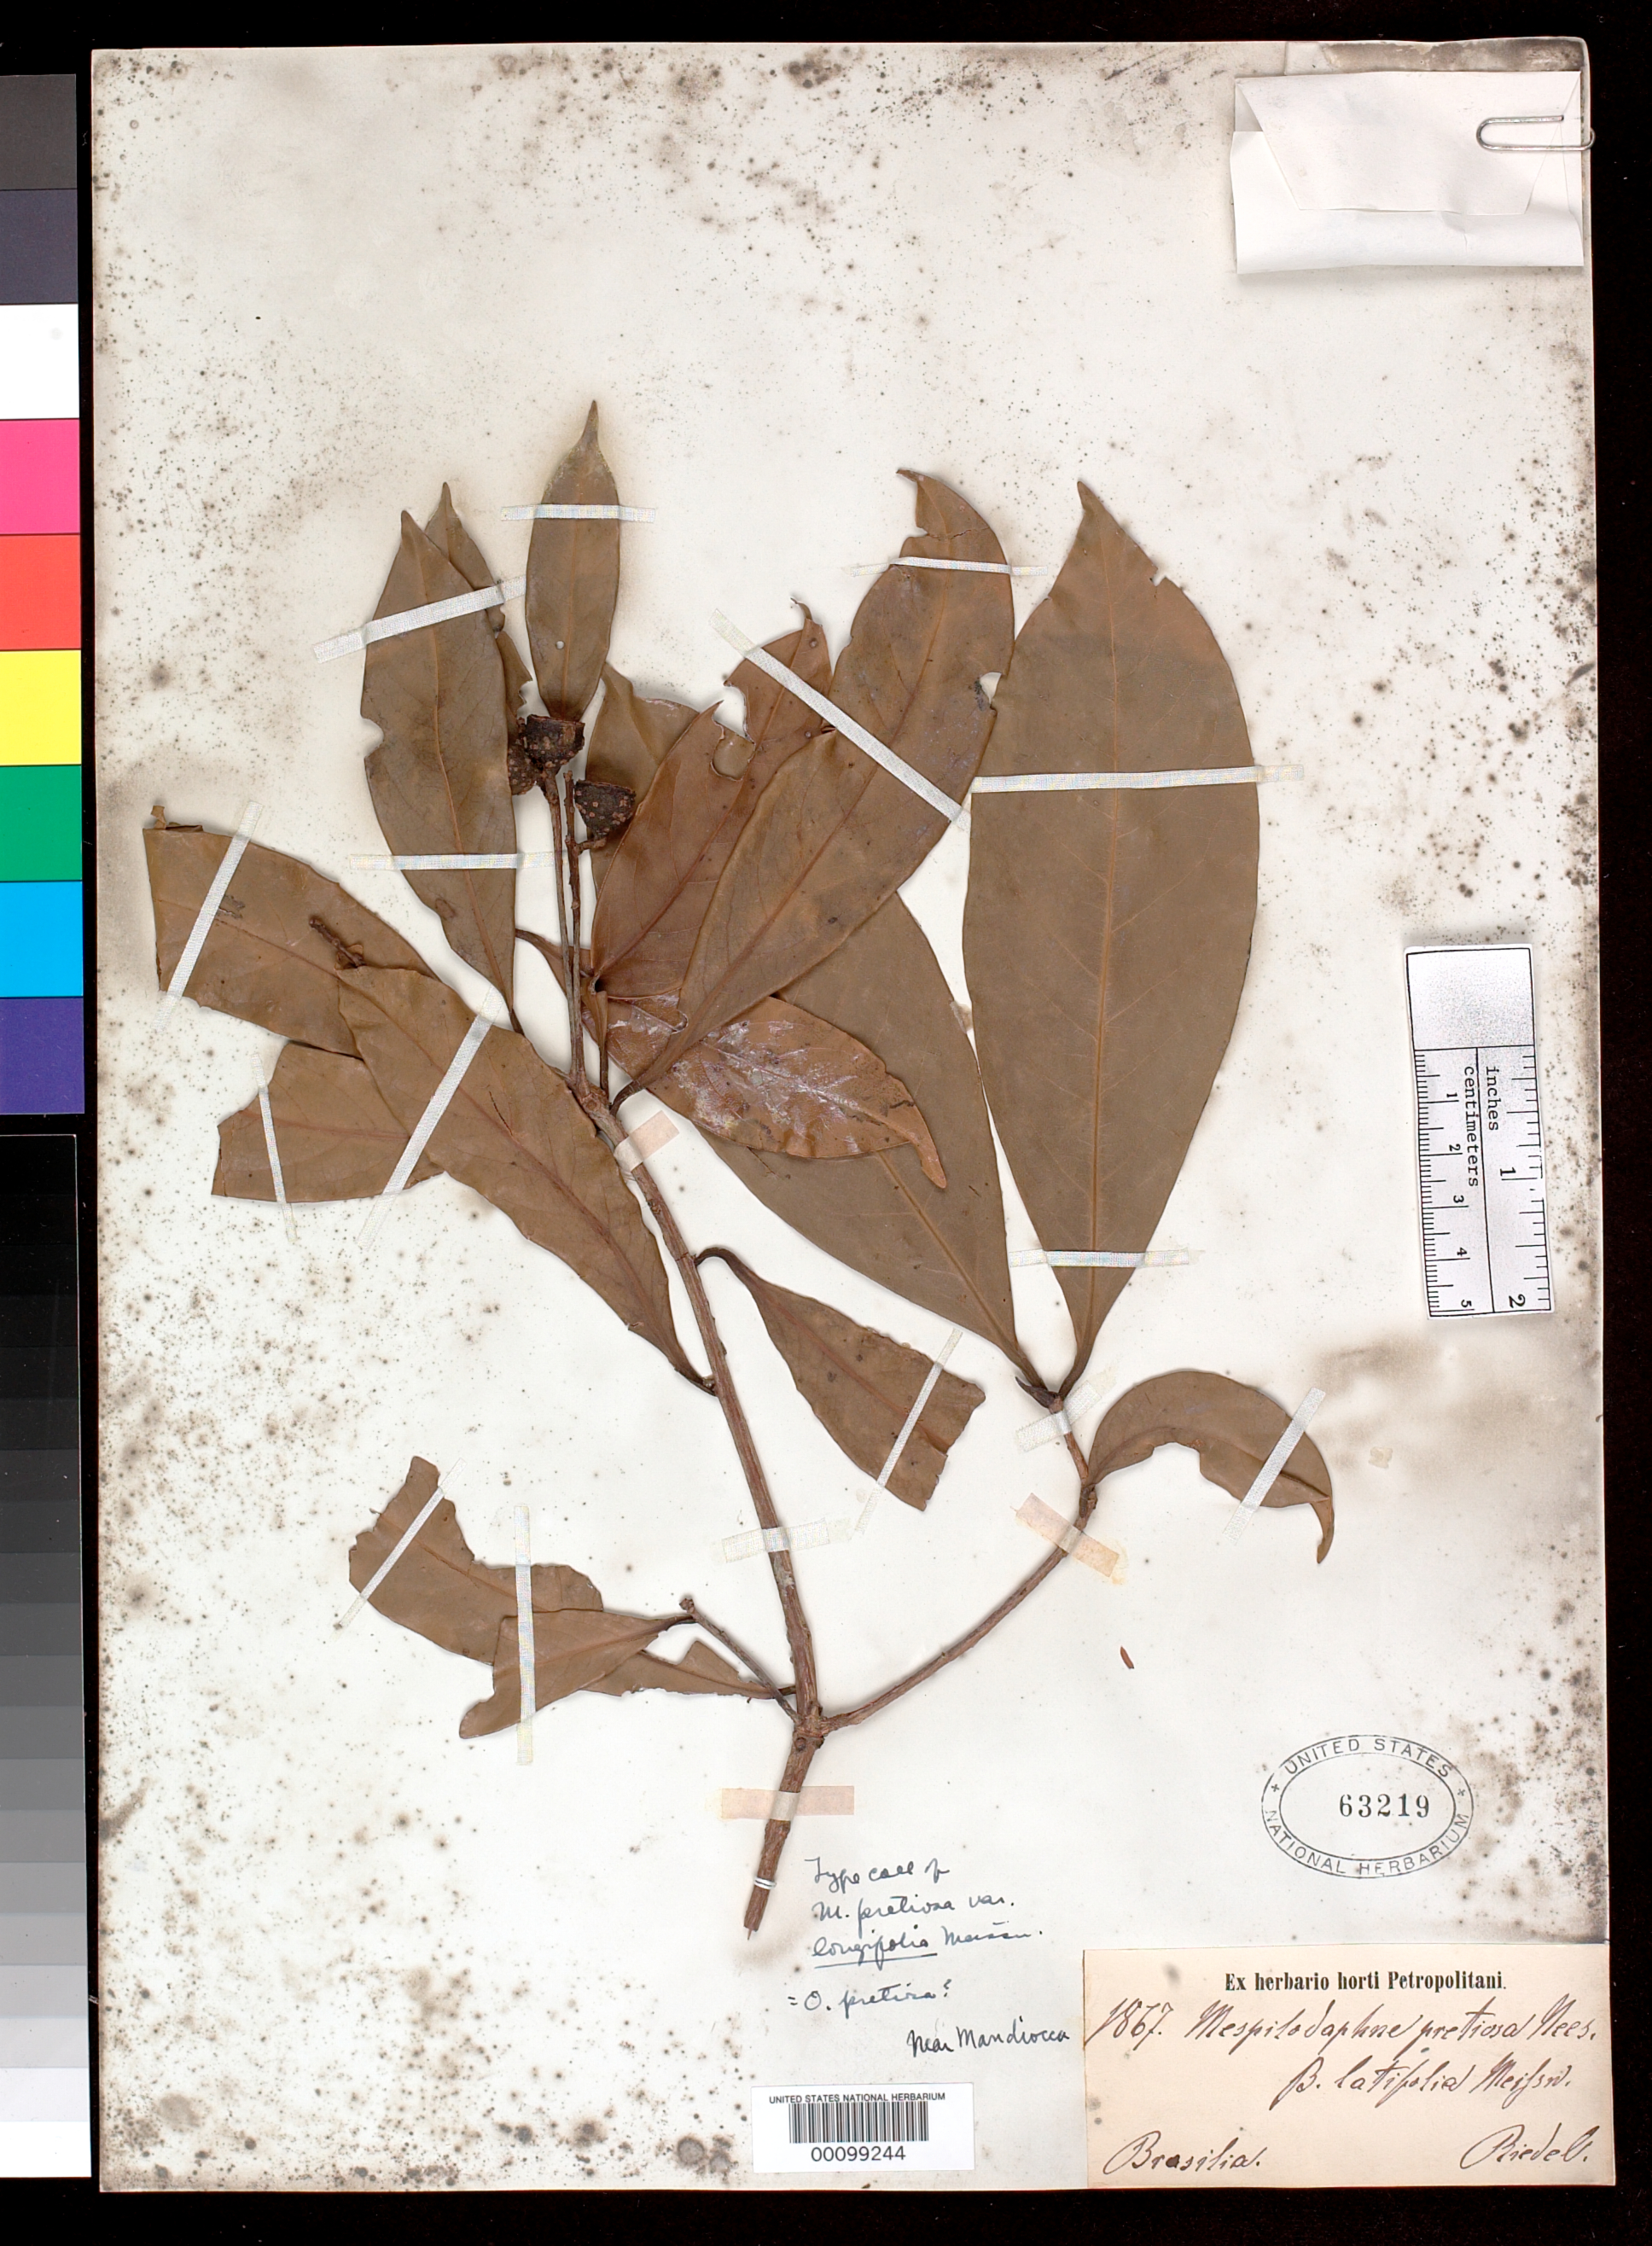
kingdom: Plantae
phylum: Tracheophyta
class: Magnoliopsida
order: Laurales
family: Lauraceae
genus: Mespilodaphne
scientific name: Mespilodaphne pretiosa var. longifolia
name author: Meisn. in DC.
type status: Isotype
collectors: L. Riedel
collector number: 1867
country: Brazil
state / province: Minas Gerais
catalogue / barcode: US 63219